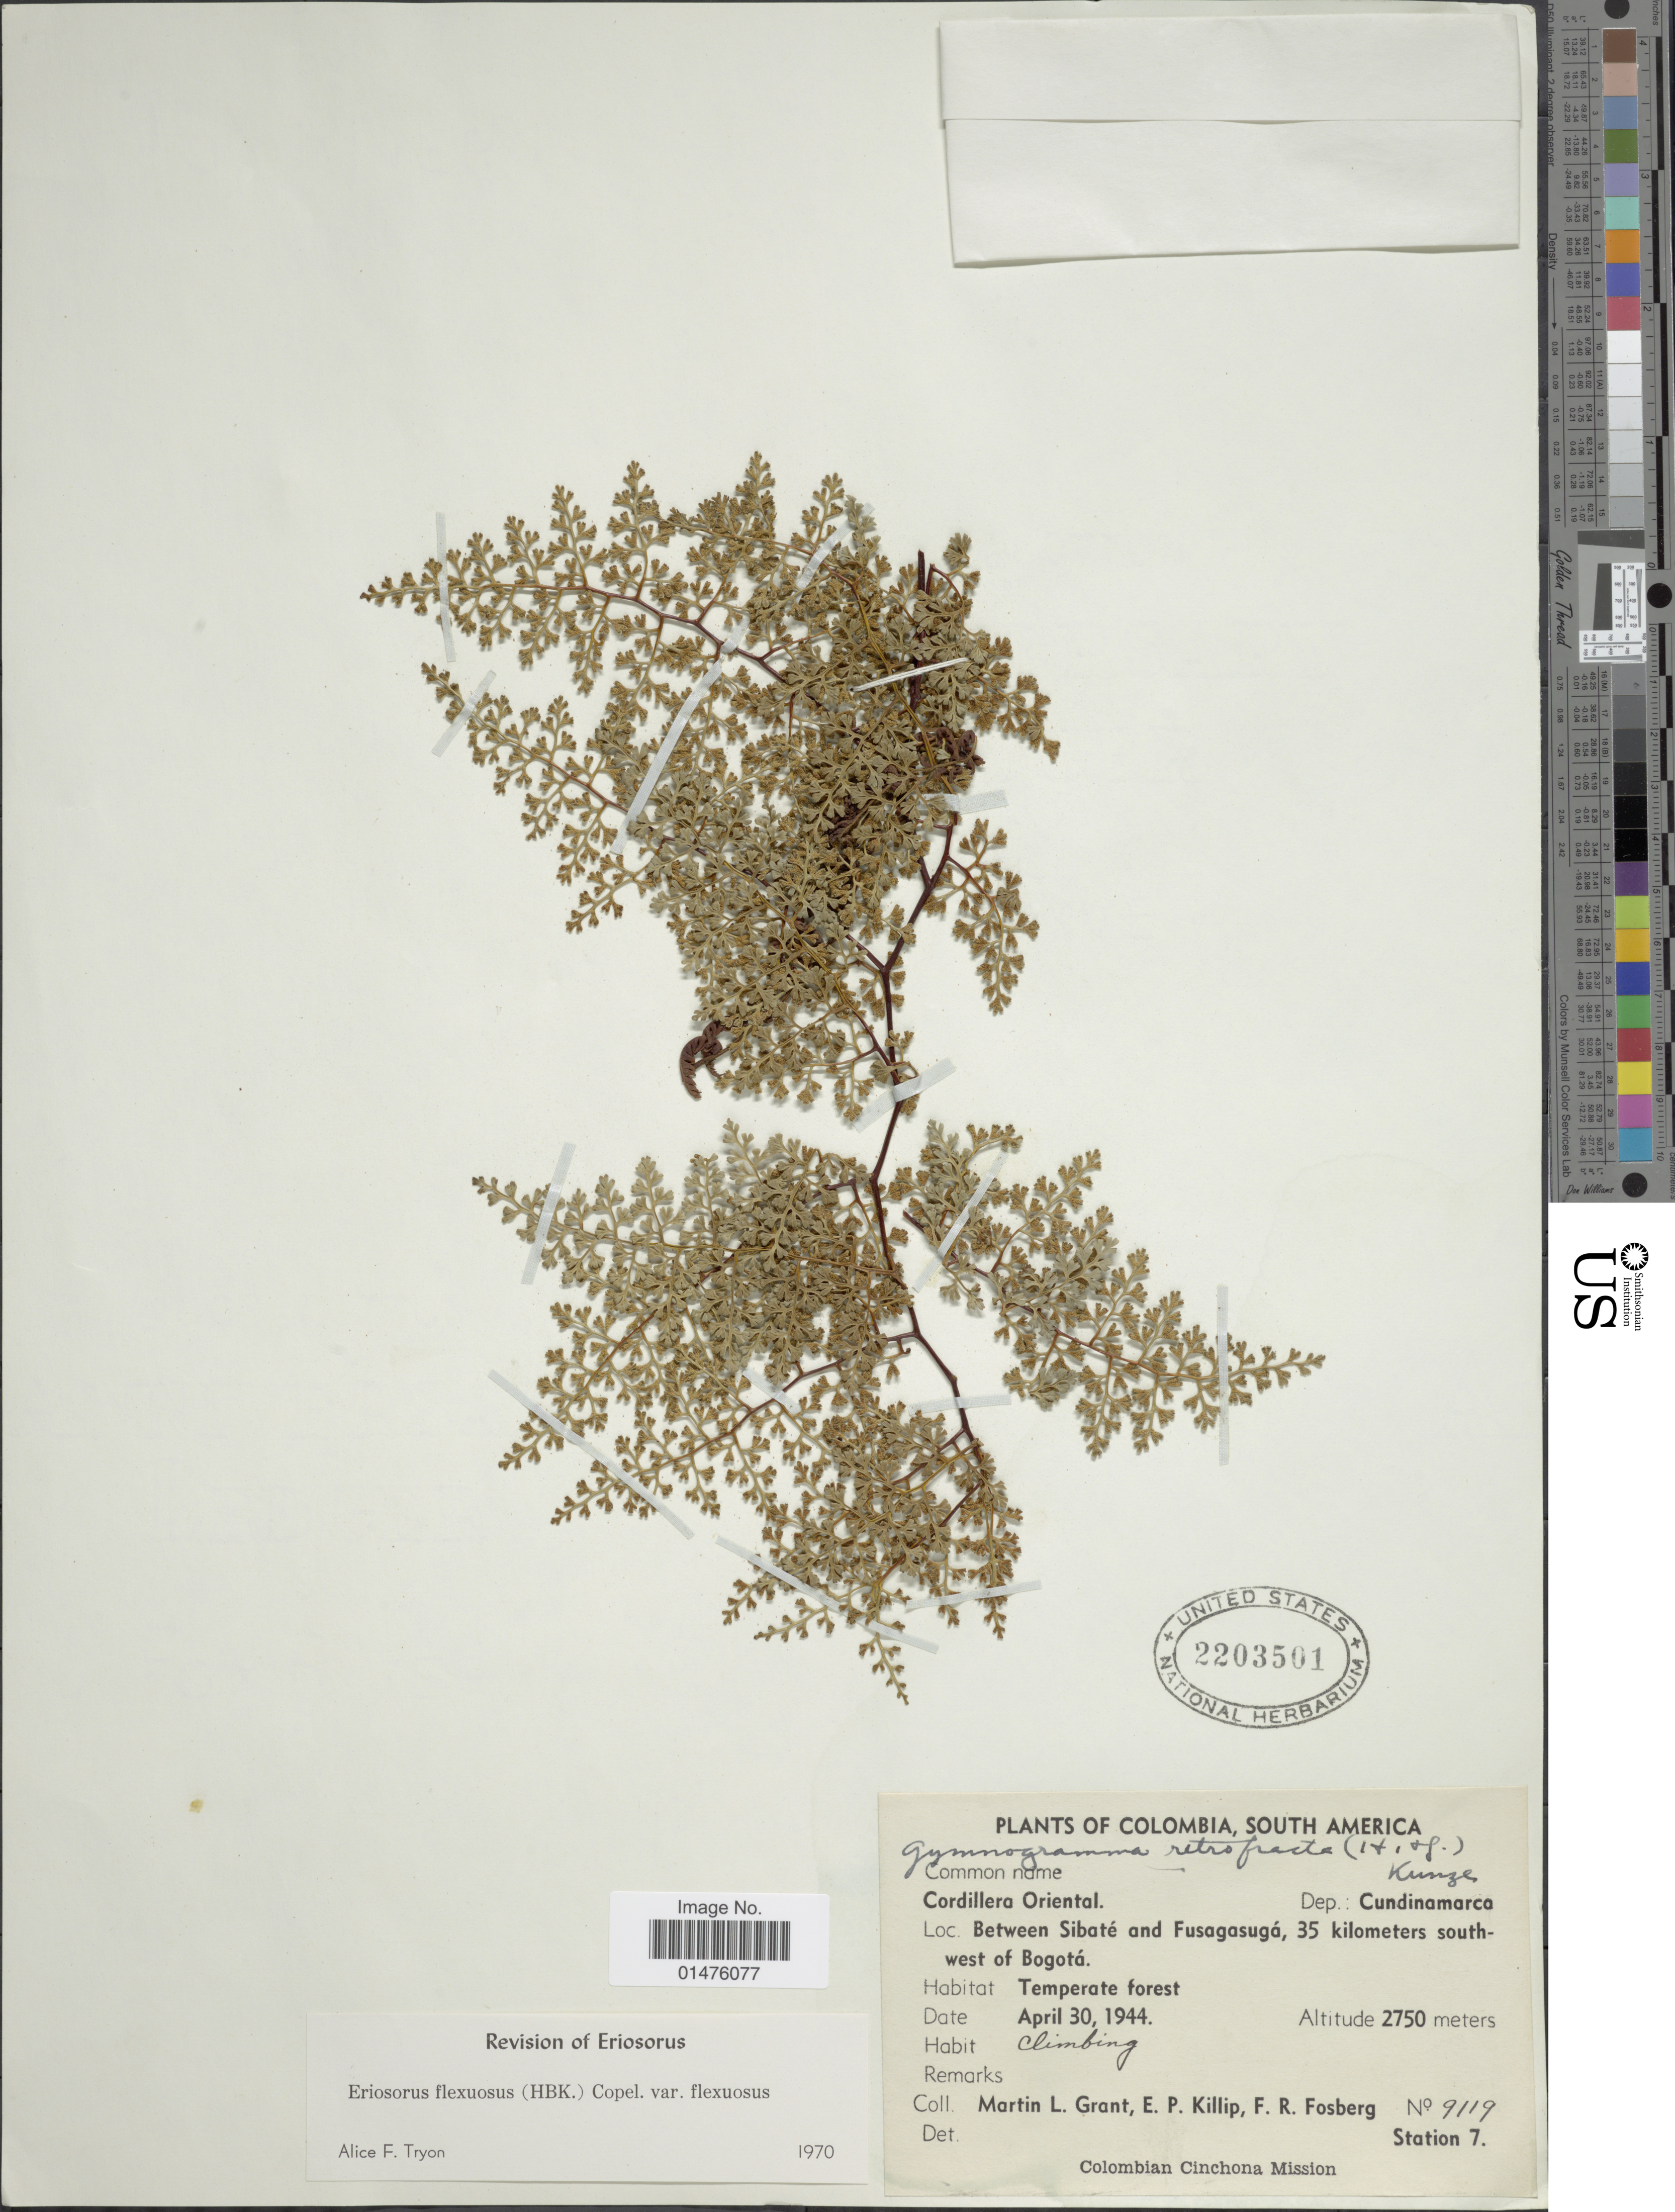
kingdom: Plantae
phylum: Tracheophyta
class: Polypodiopsida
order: Polypodiales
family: Pteridaceae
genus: Jamesonia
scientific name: Jamesonia flexuosa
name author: (Humb. & Bonpl.) Christenh.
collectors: M. L. Grant, E. P. Killip & F. R. Fosberg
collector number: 9119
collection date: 1944-04-30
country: Colombia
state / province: Cundinamarca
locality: Cordillera Oriental, Dep.: Cundinamarca, Between Sibaté and Fusagasugá, 35 kilometers southwest of Bogotá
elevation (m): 2750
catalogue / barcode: US 2203501